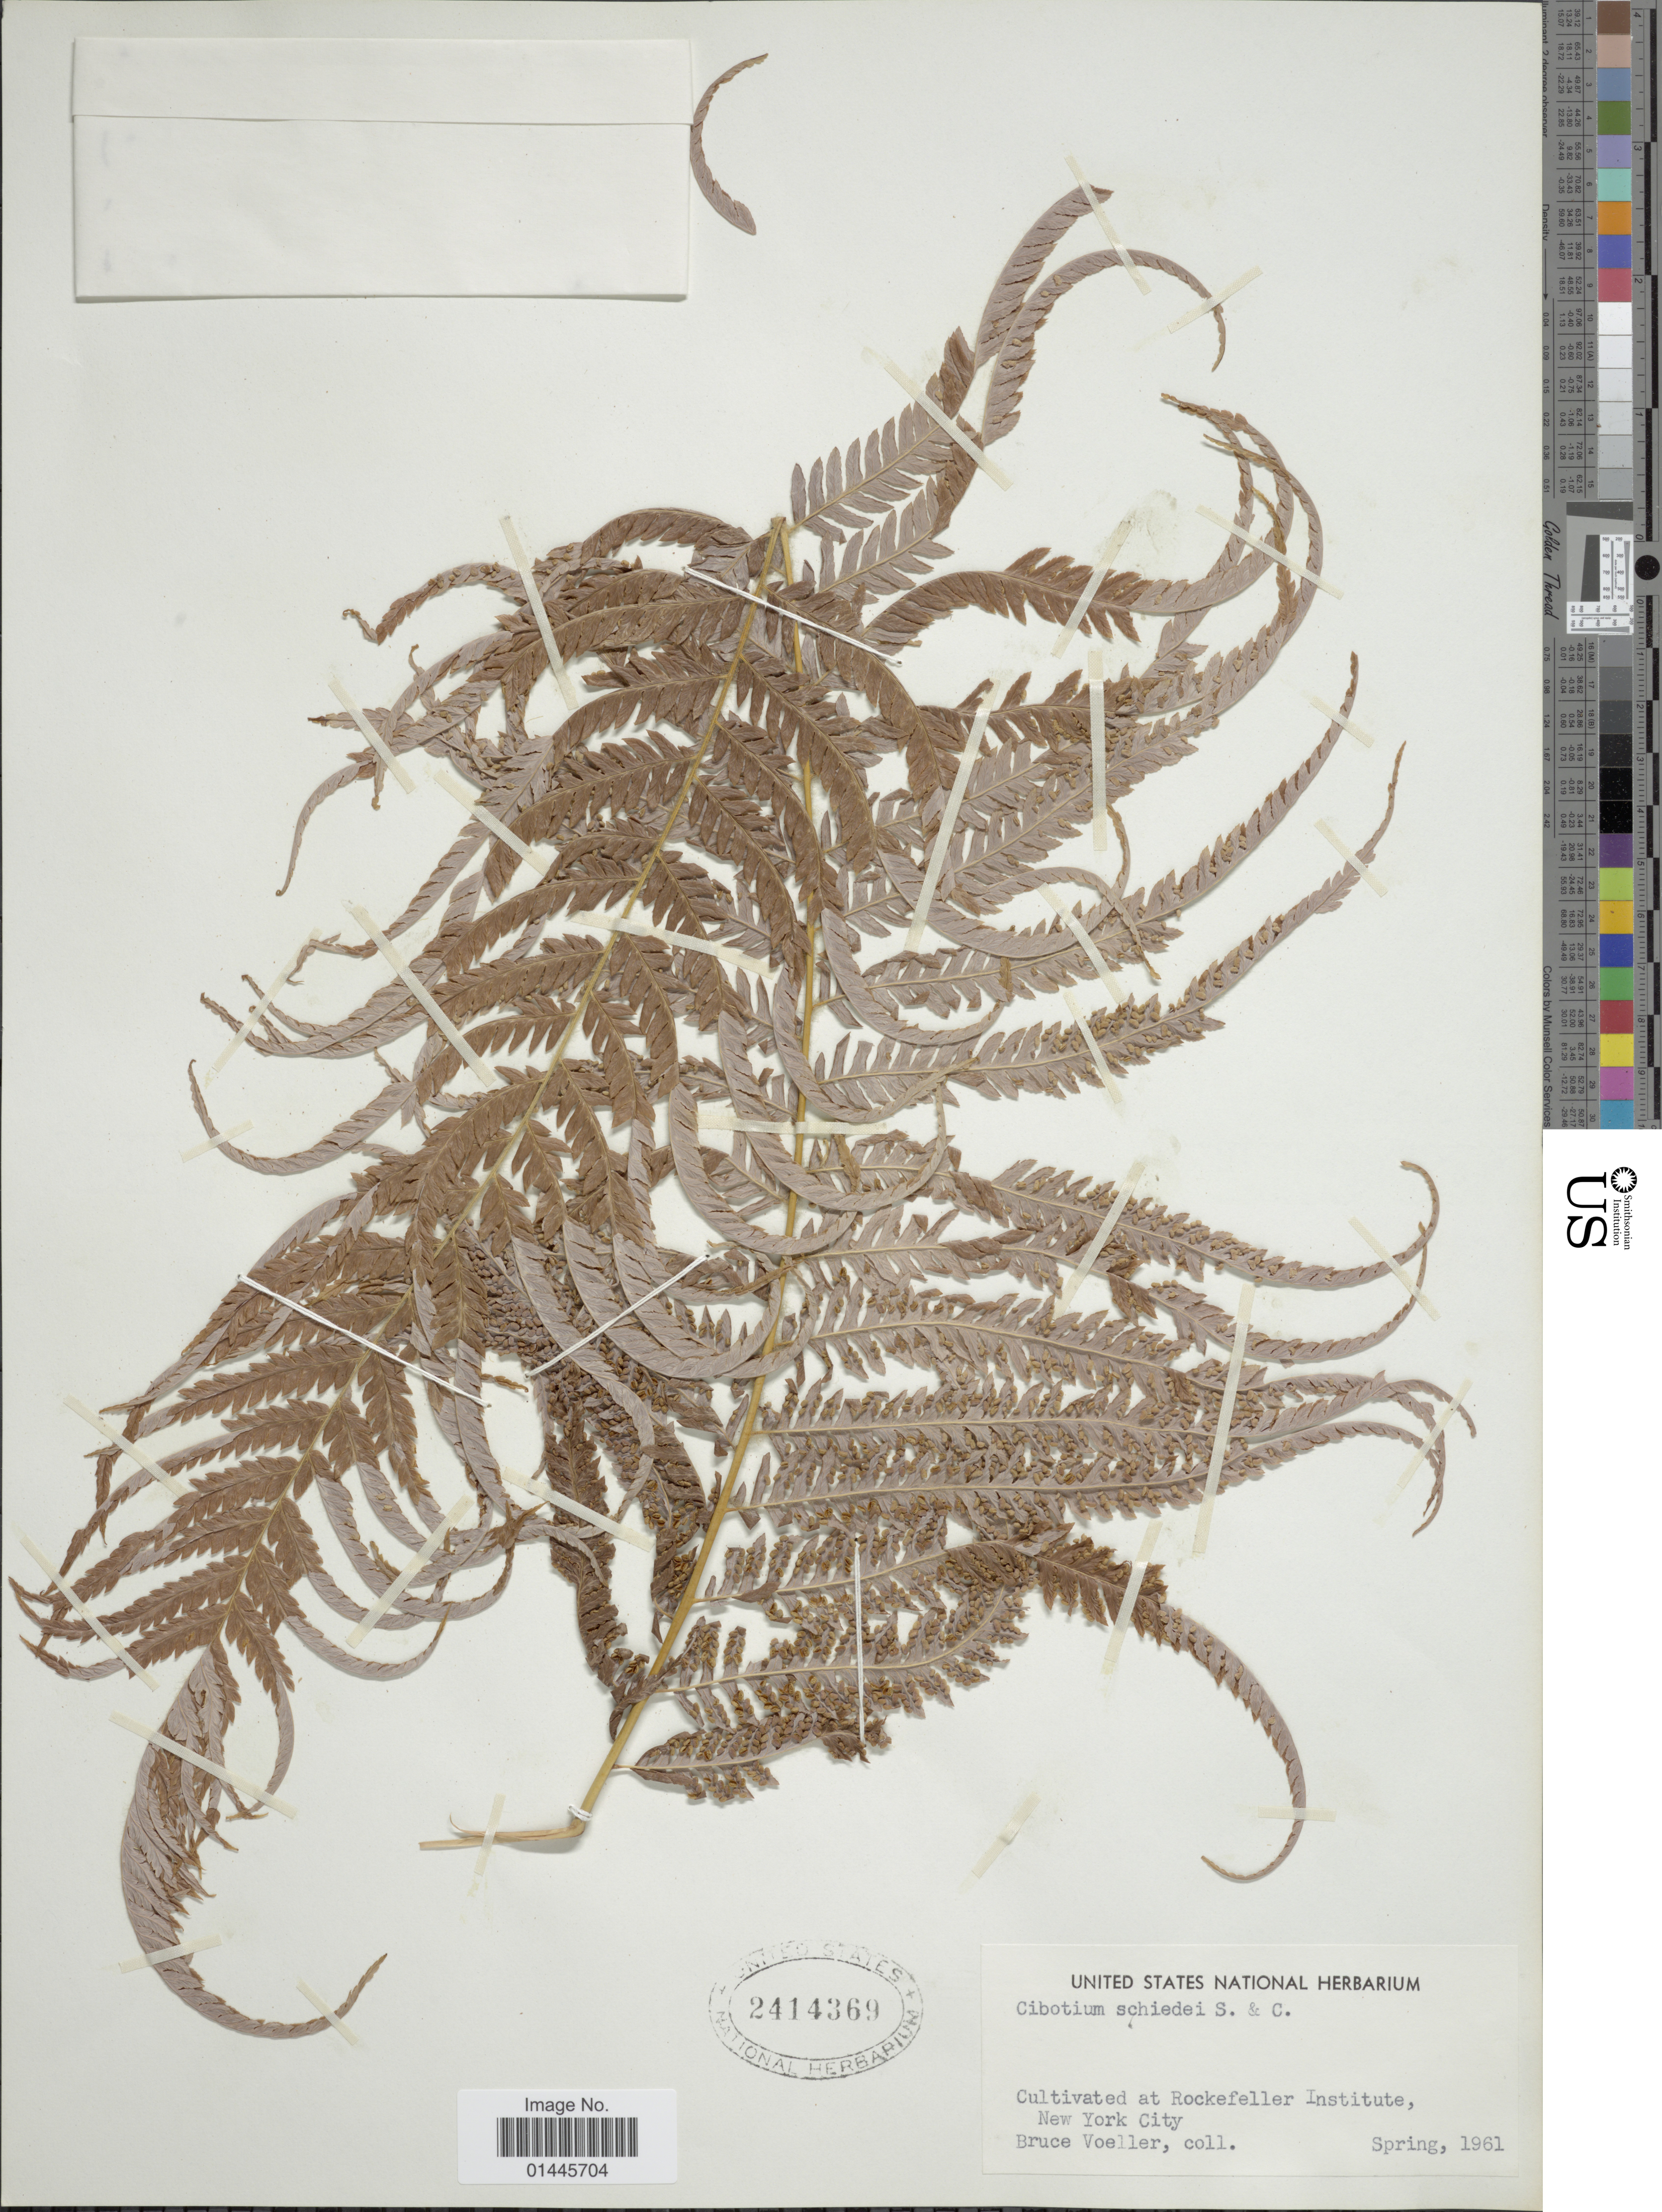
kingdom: Plantae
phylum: Tracheophyta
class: Polypodiopsida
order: Cyatheales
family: Cibotiaceae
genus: Cibotium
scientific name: Cibotium schiedei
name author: Schltdl. & Cham.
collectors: B. Voeller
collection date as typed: Spring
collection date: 1961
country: United States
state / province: New York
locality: Rockefeller Institute.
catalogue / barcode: US 2414369